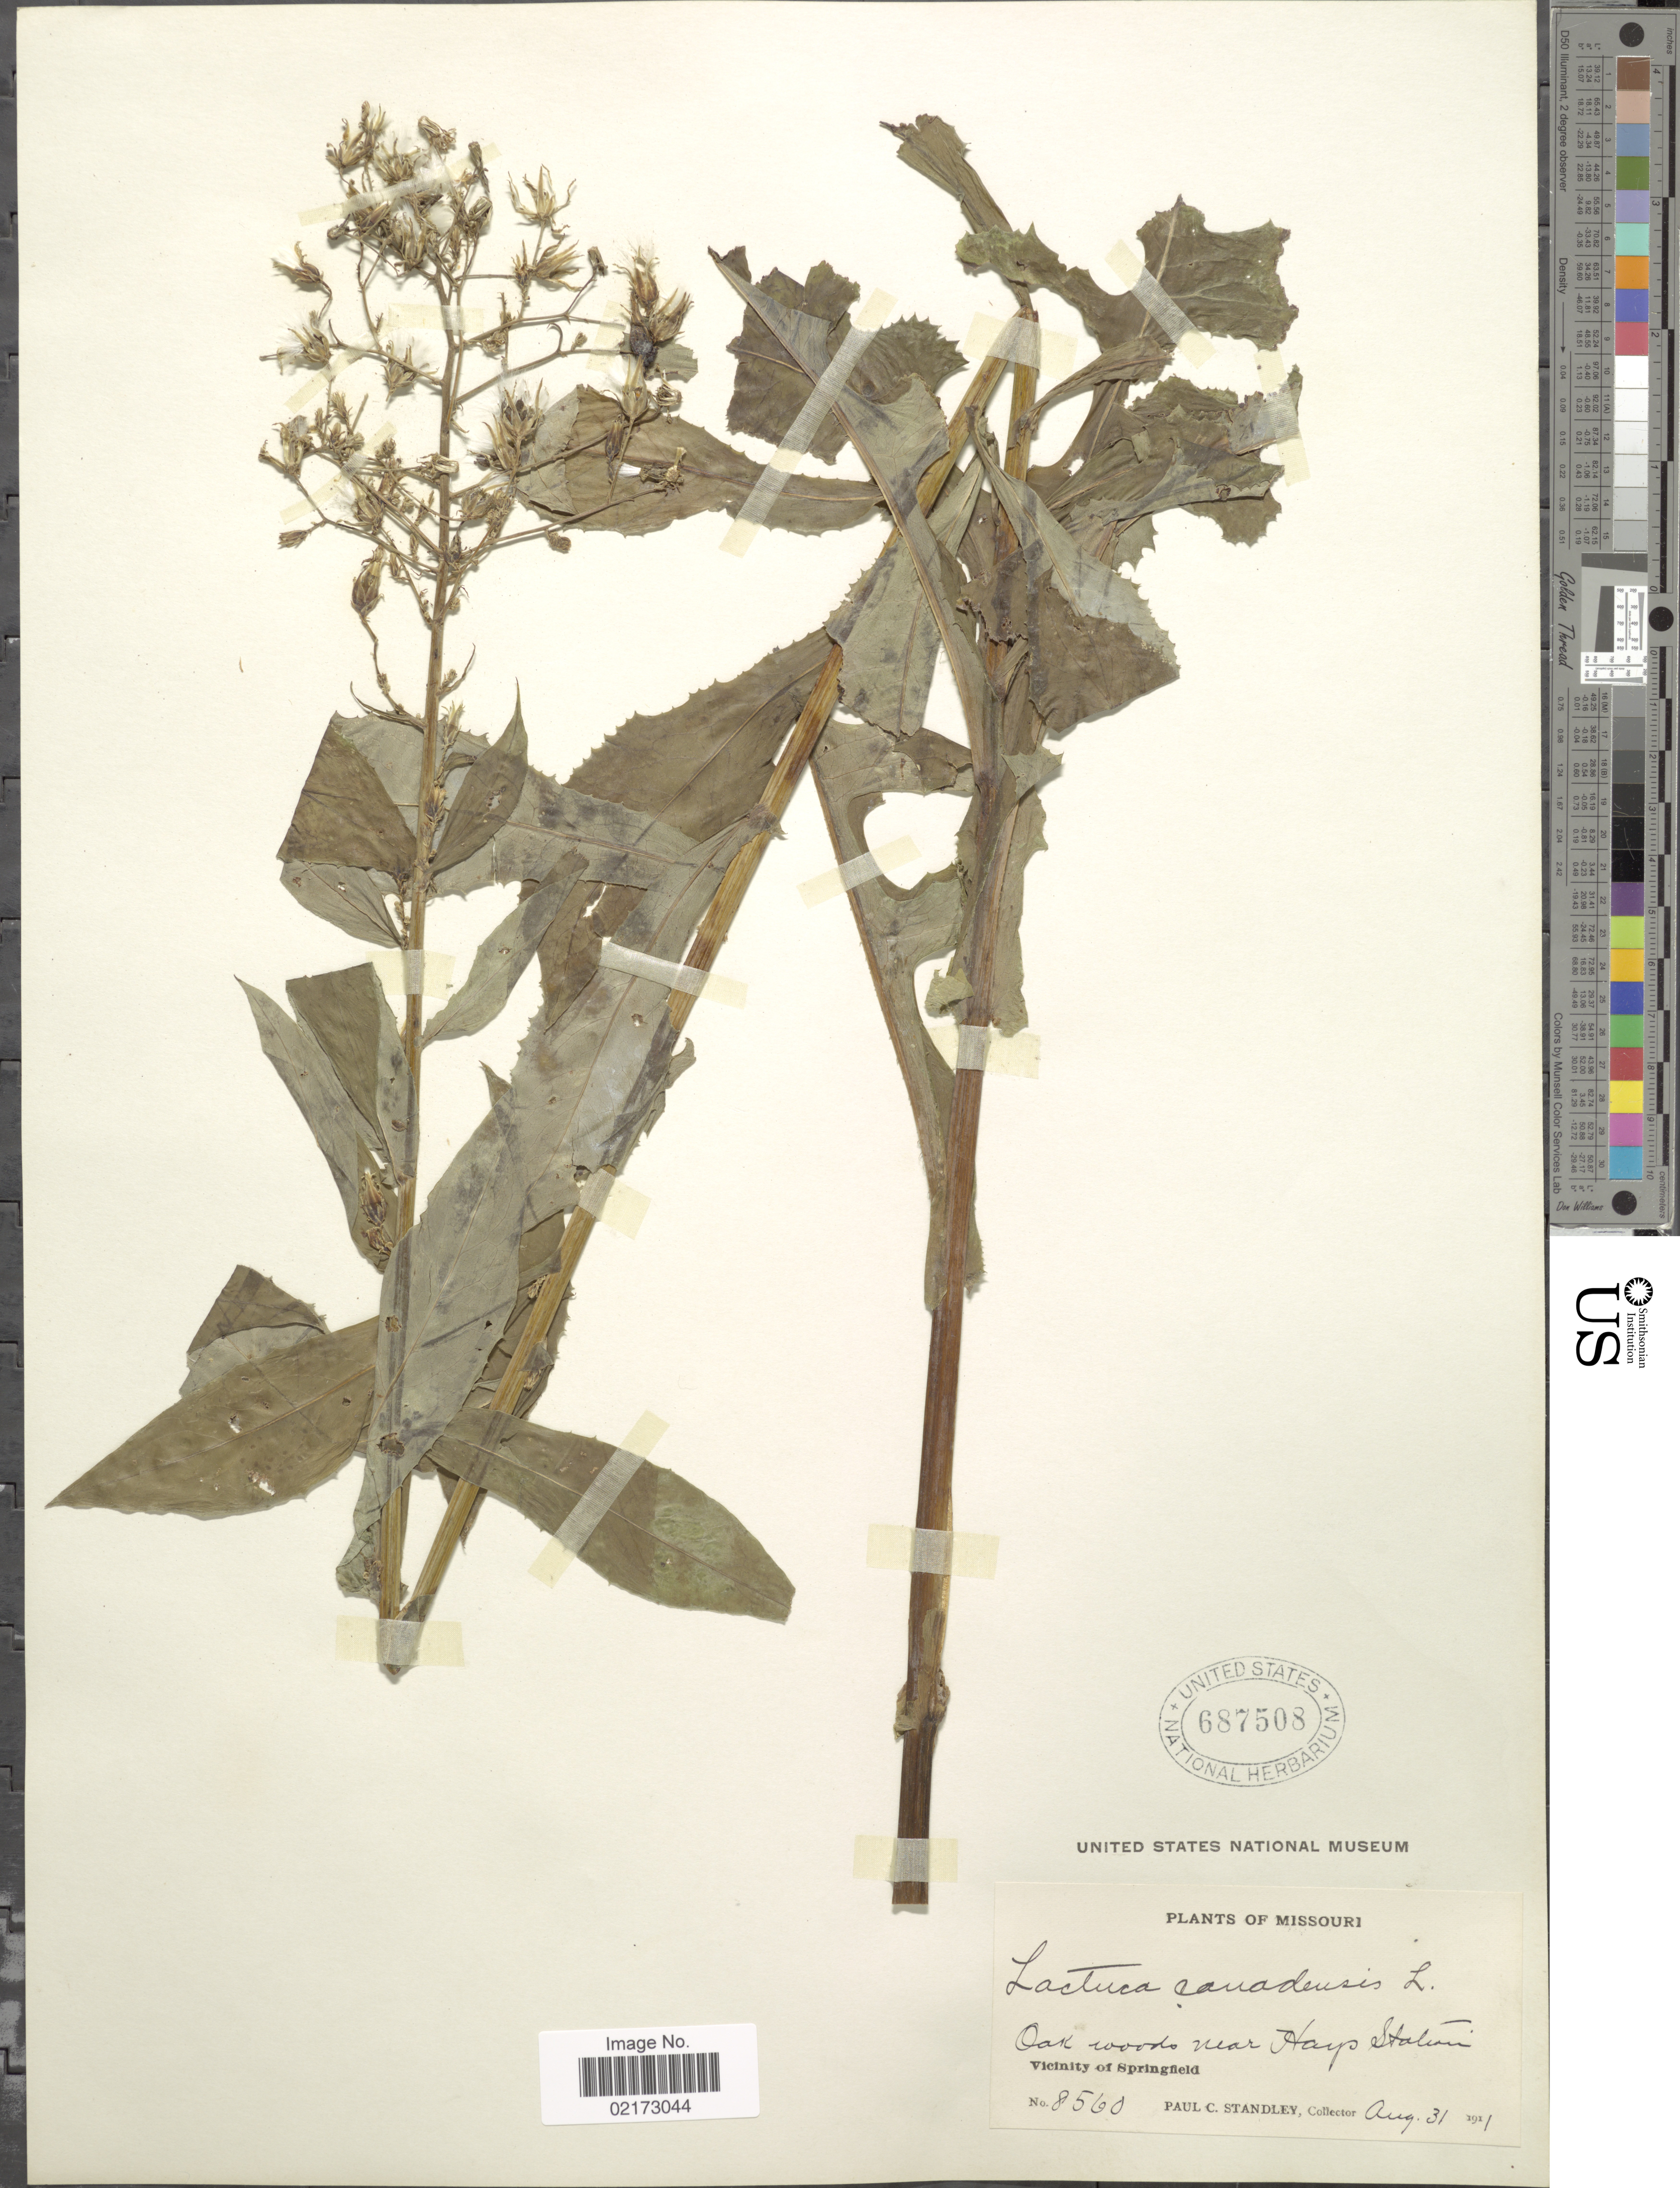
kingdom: Plantae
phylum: Tracheophyta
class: Magnoliopsida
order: Asterales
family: Asteraceae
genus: Lactuca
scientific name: Lactuca canadensis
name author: L.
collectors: P. C. Standley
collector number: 8560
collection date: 1911-08-31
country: United States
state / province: Missouri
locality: Oak woods near Hays Station, Vicinity of Springfield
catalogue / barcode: US 687508